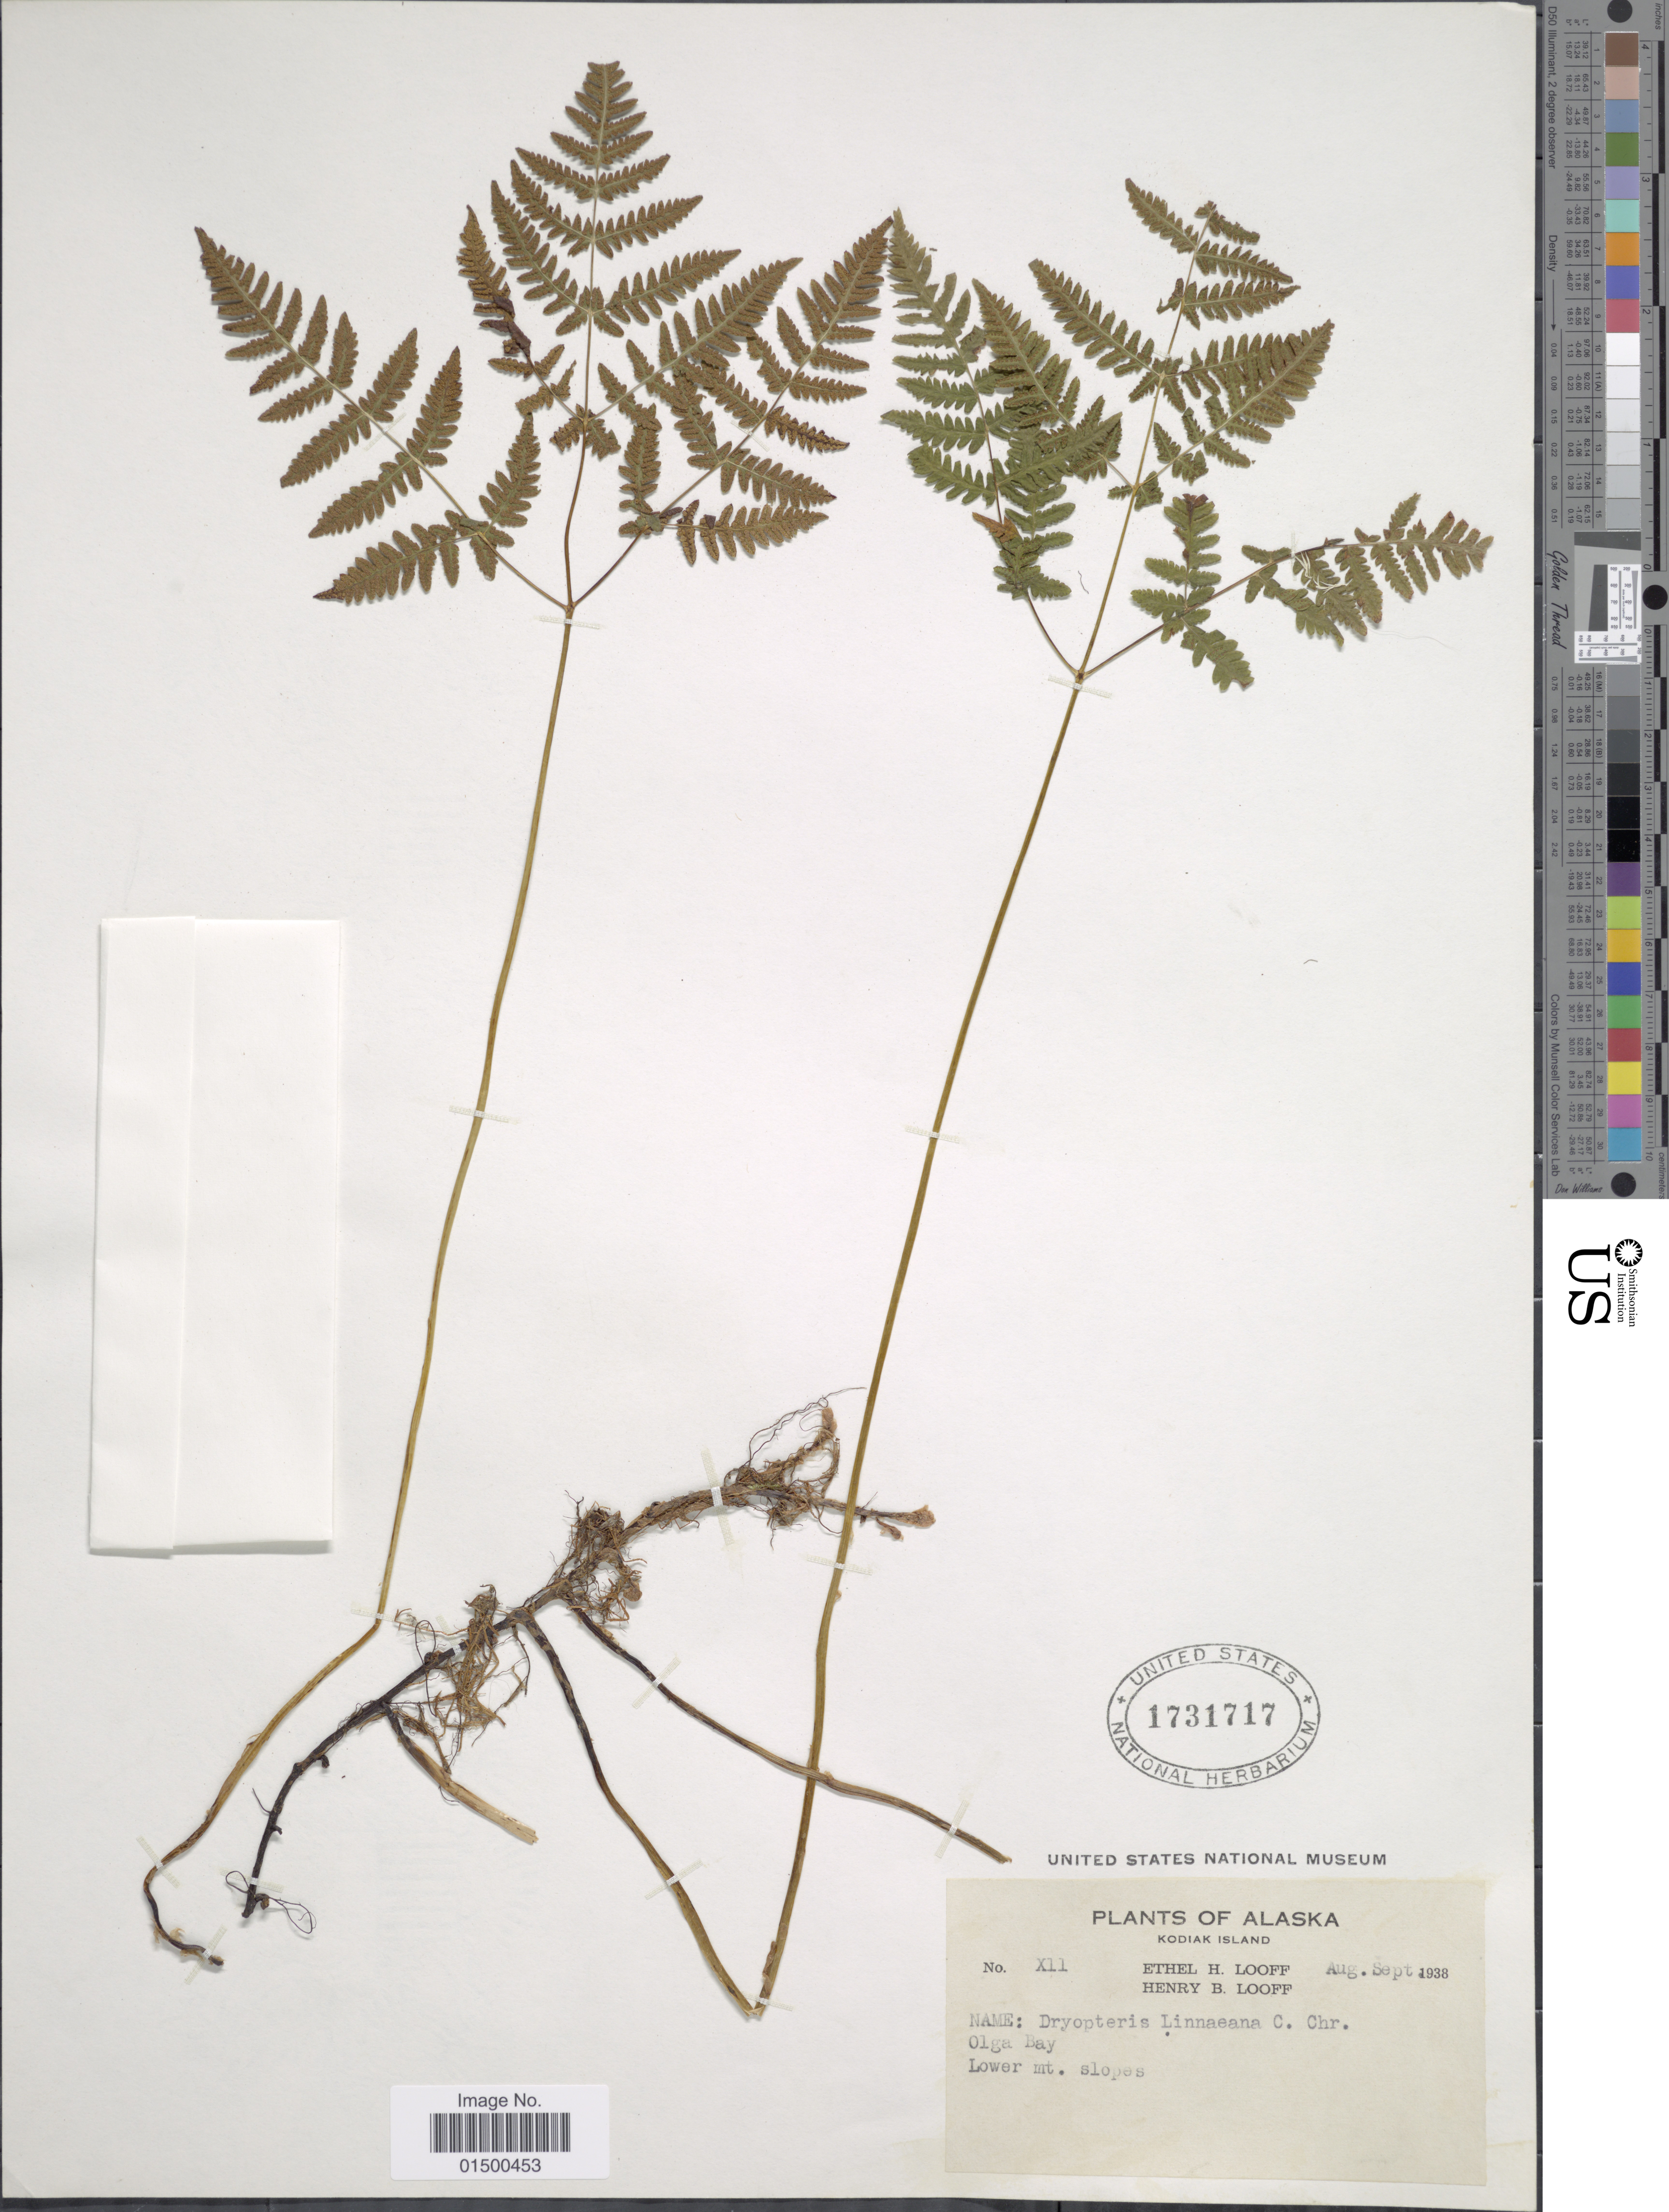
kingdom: Plantae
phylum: Tracheophyta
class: Polypodiopsida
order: Polypodiales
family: Cystopteridaceae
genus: Gymnocarpium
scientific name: Gymnocarpium x intermedium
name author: Sarvela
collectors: E. Looff & H. Looff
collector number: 12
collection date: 1938-08/1938-09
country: United States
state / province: Alaska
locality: Kodiak Island, Olga Bay, Lowe mt. slopes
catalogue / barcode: US 1731717